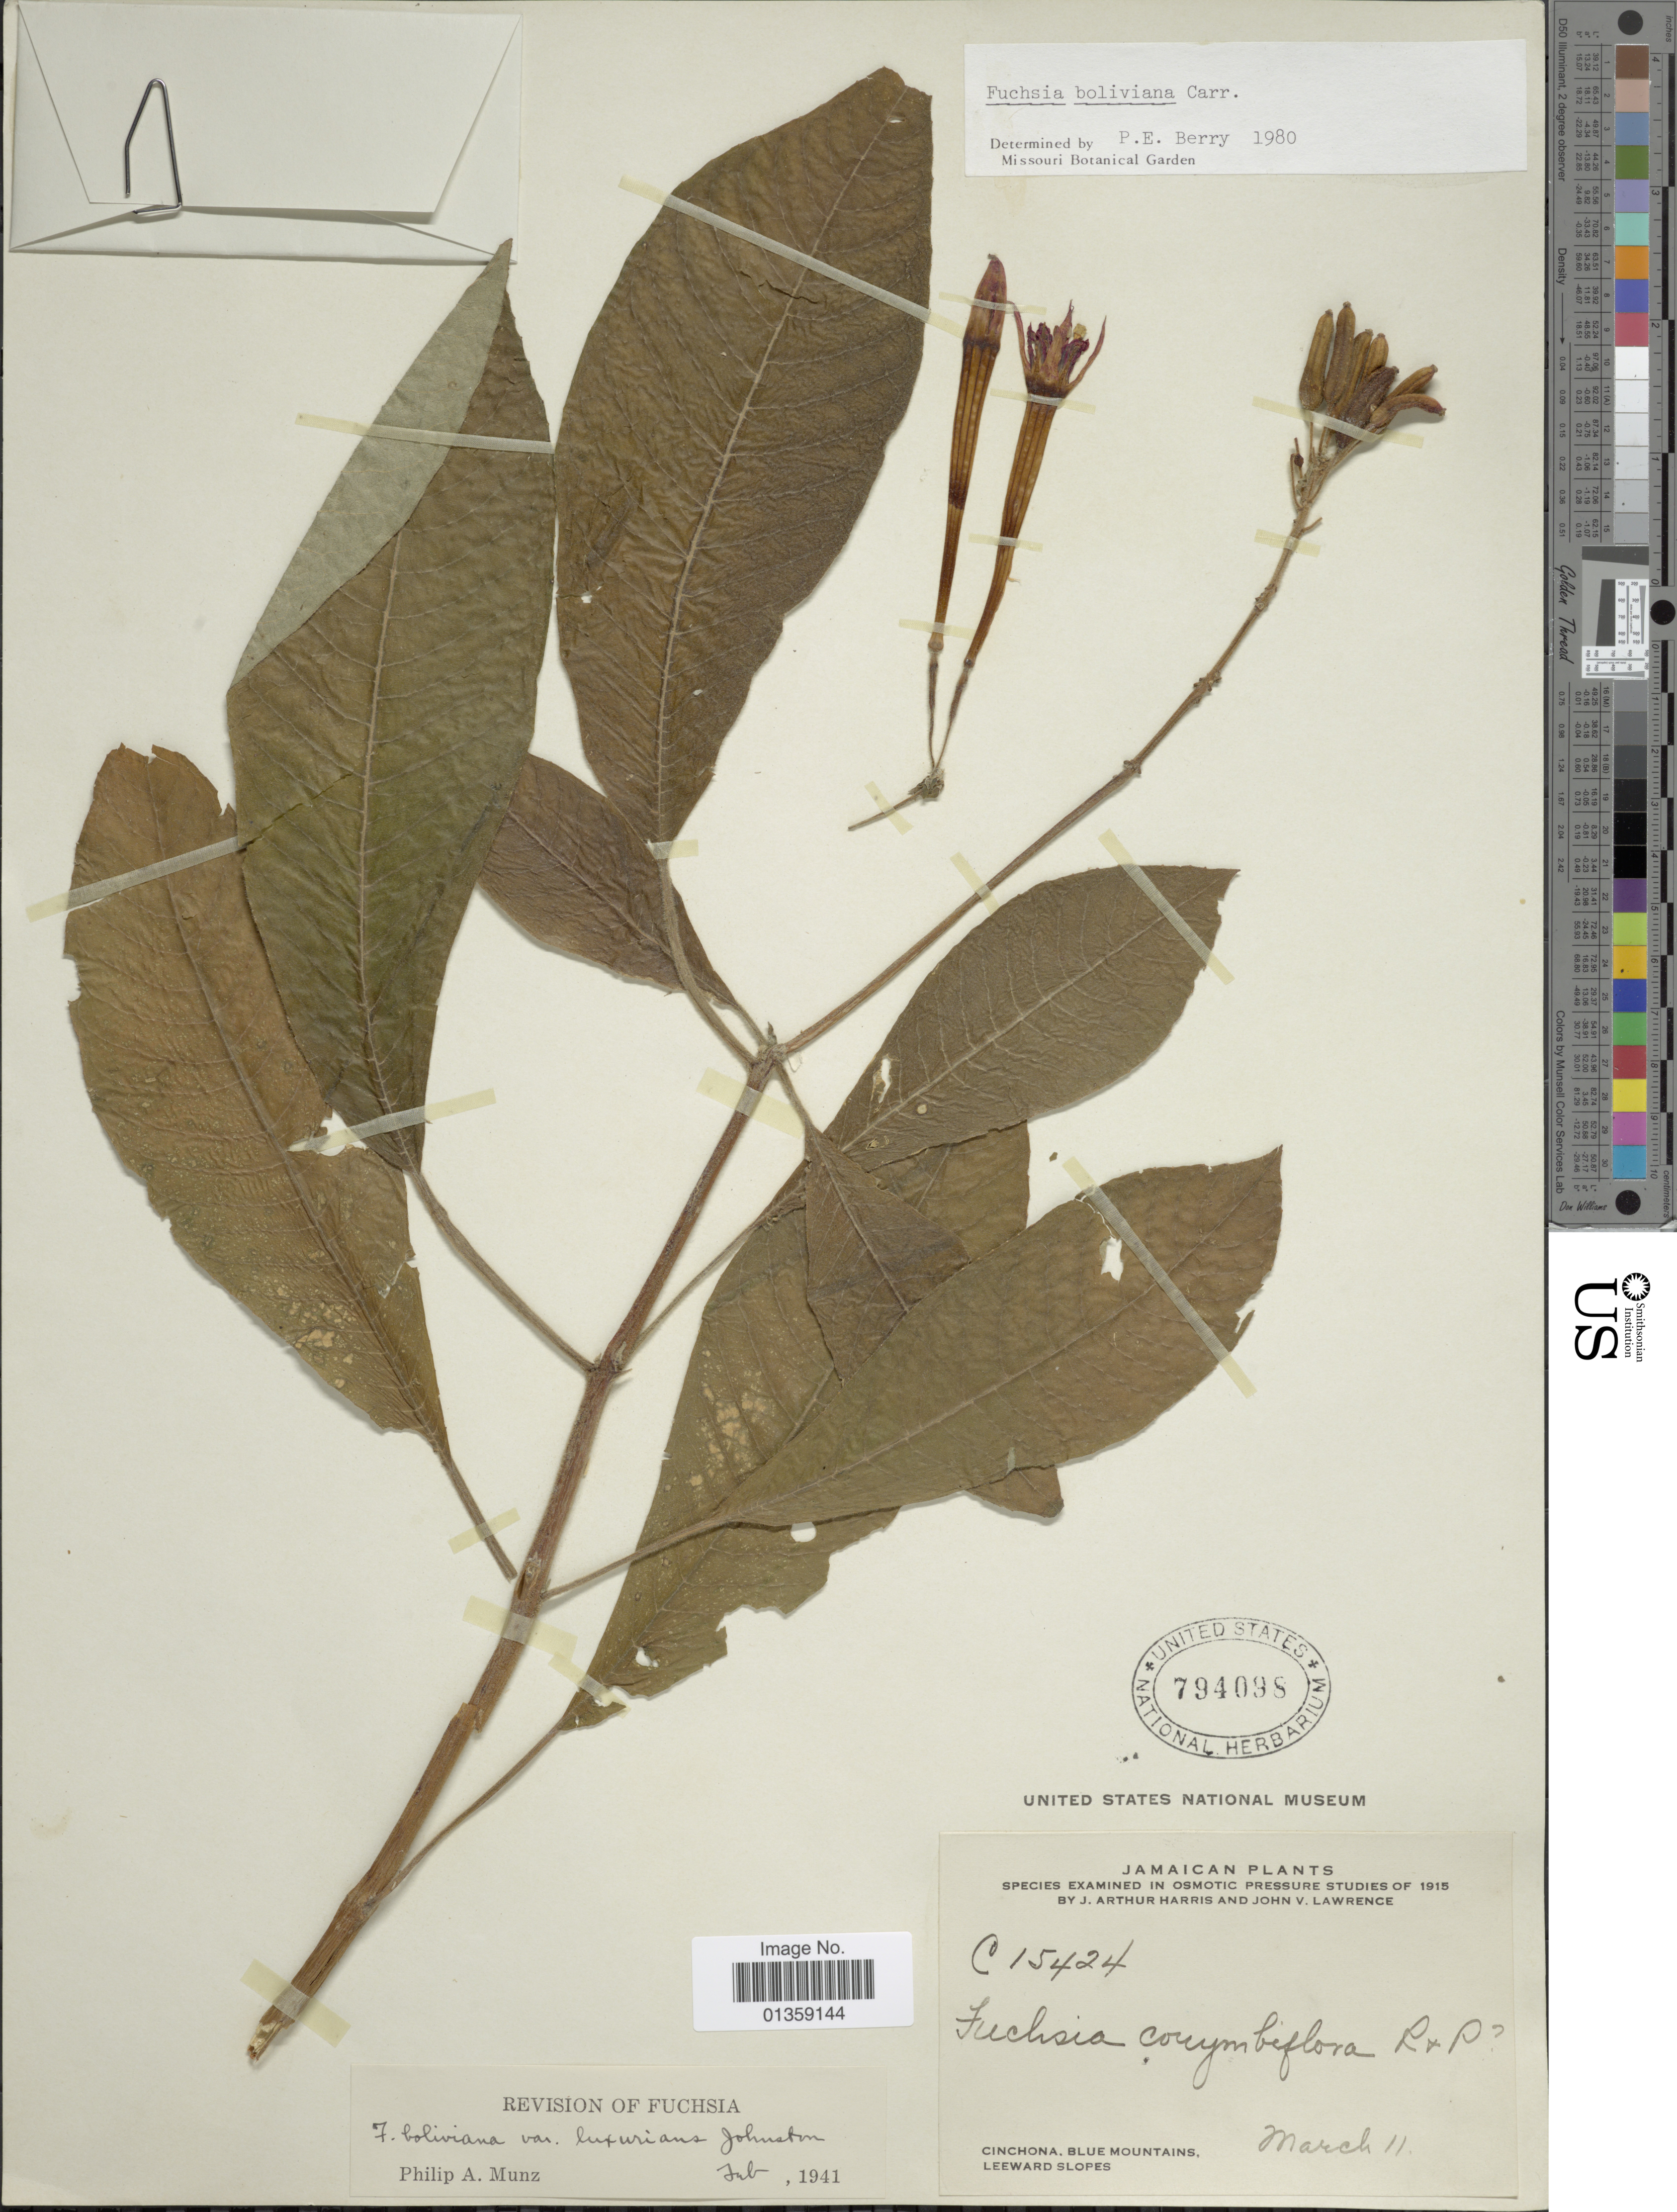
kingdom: Plantae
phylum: Tracheophyta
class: Magnoliopsida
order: Myrtales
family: Onagraceae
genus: Fuchsia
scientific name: Fuchsia boliviana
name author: Carrière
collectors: J. A. Harris & J. Lawrence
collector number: C15424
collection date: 1915-03-11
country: Jamaica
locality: Cinchona, Blue Mountains, Leeward slopes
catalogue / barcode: US 794098